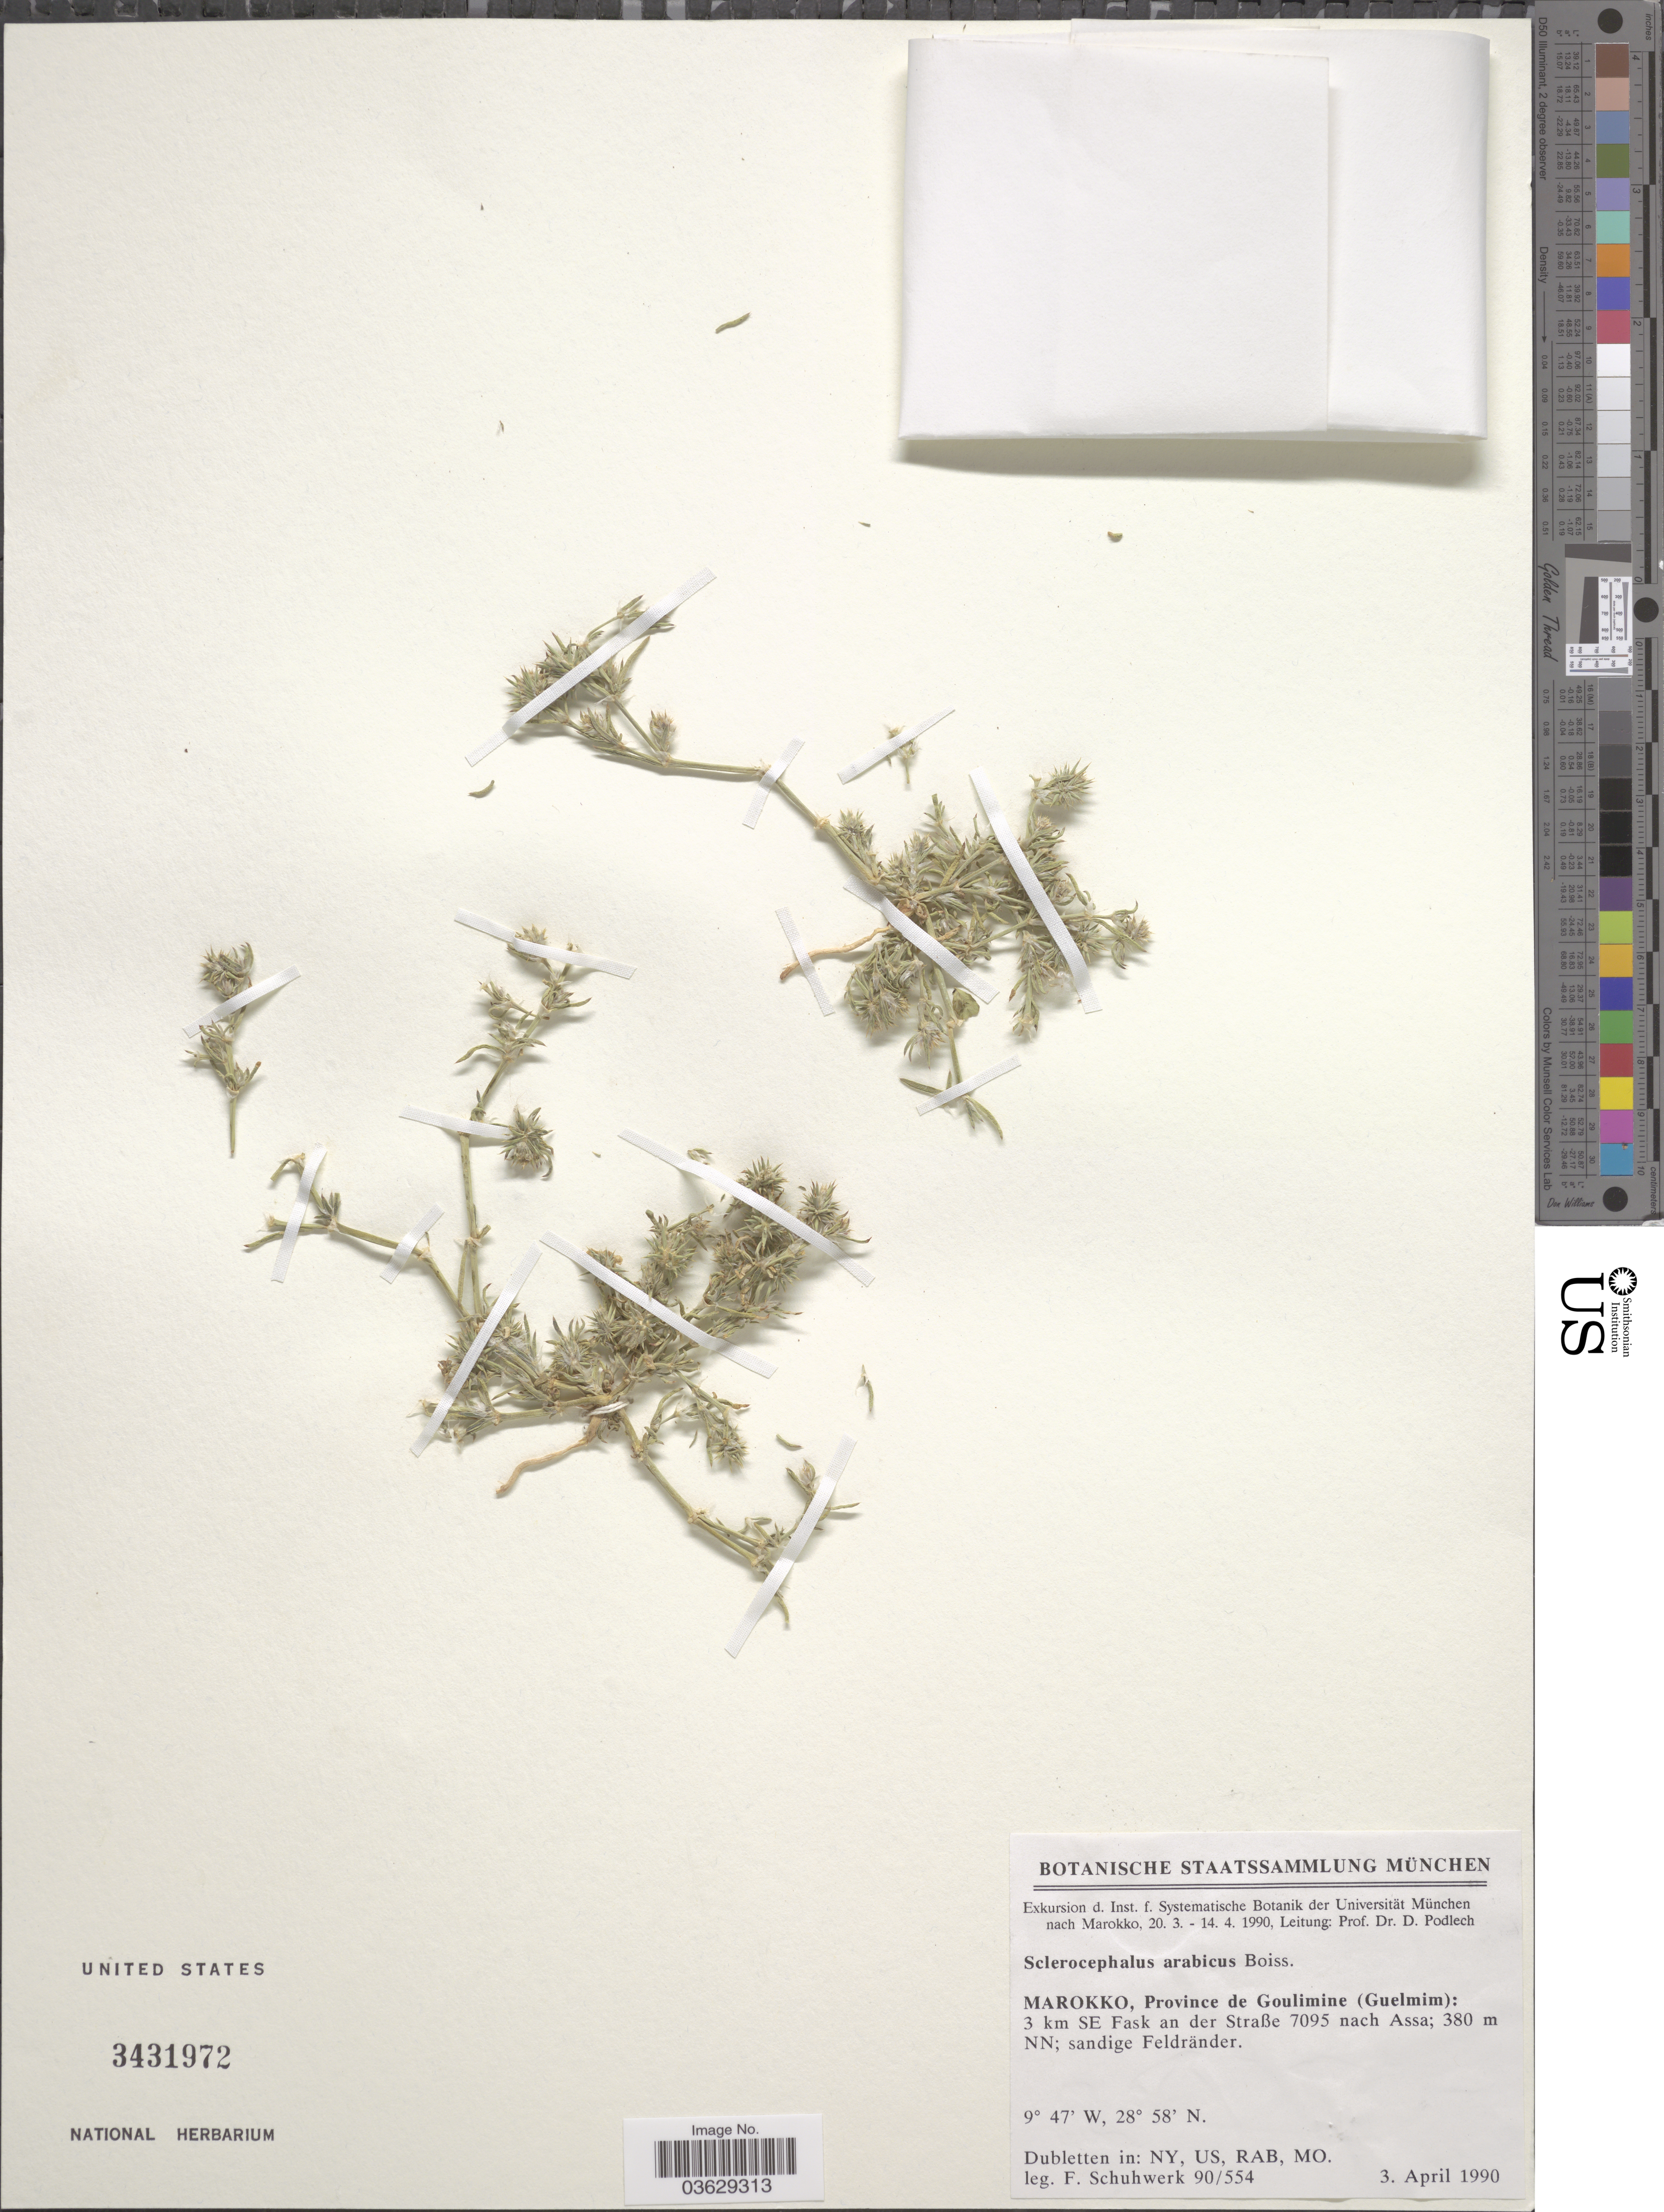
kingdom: Plantae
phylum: Tracheophyta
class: Magnoliopsida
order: Caryophyllales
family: Caryophyllaceae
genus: Gymnocarpos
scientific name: Gymnocarpos sclerocephalus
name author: (Decne.) Dahlgren & Thulin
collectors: Schuhwerk, F.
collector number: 90/554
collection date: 1990-04-03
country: Morocco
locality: Province de Goulimine (Guelmim): 3 km SE Fask an der Straße 7095 nach Assa; NN; sandige Feldränder.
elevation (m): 380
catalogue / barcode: US 3431972